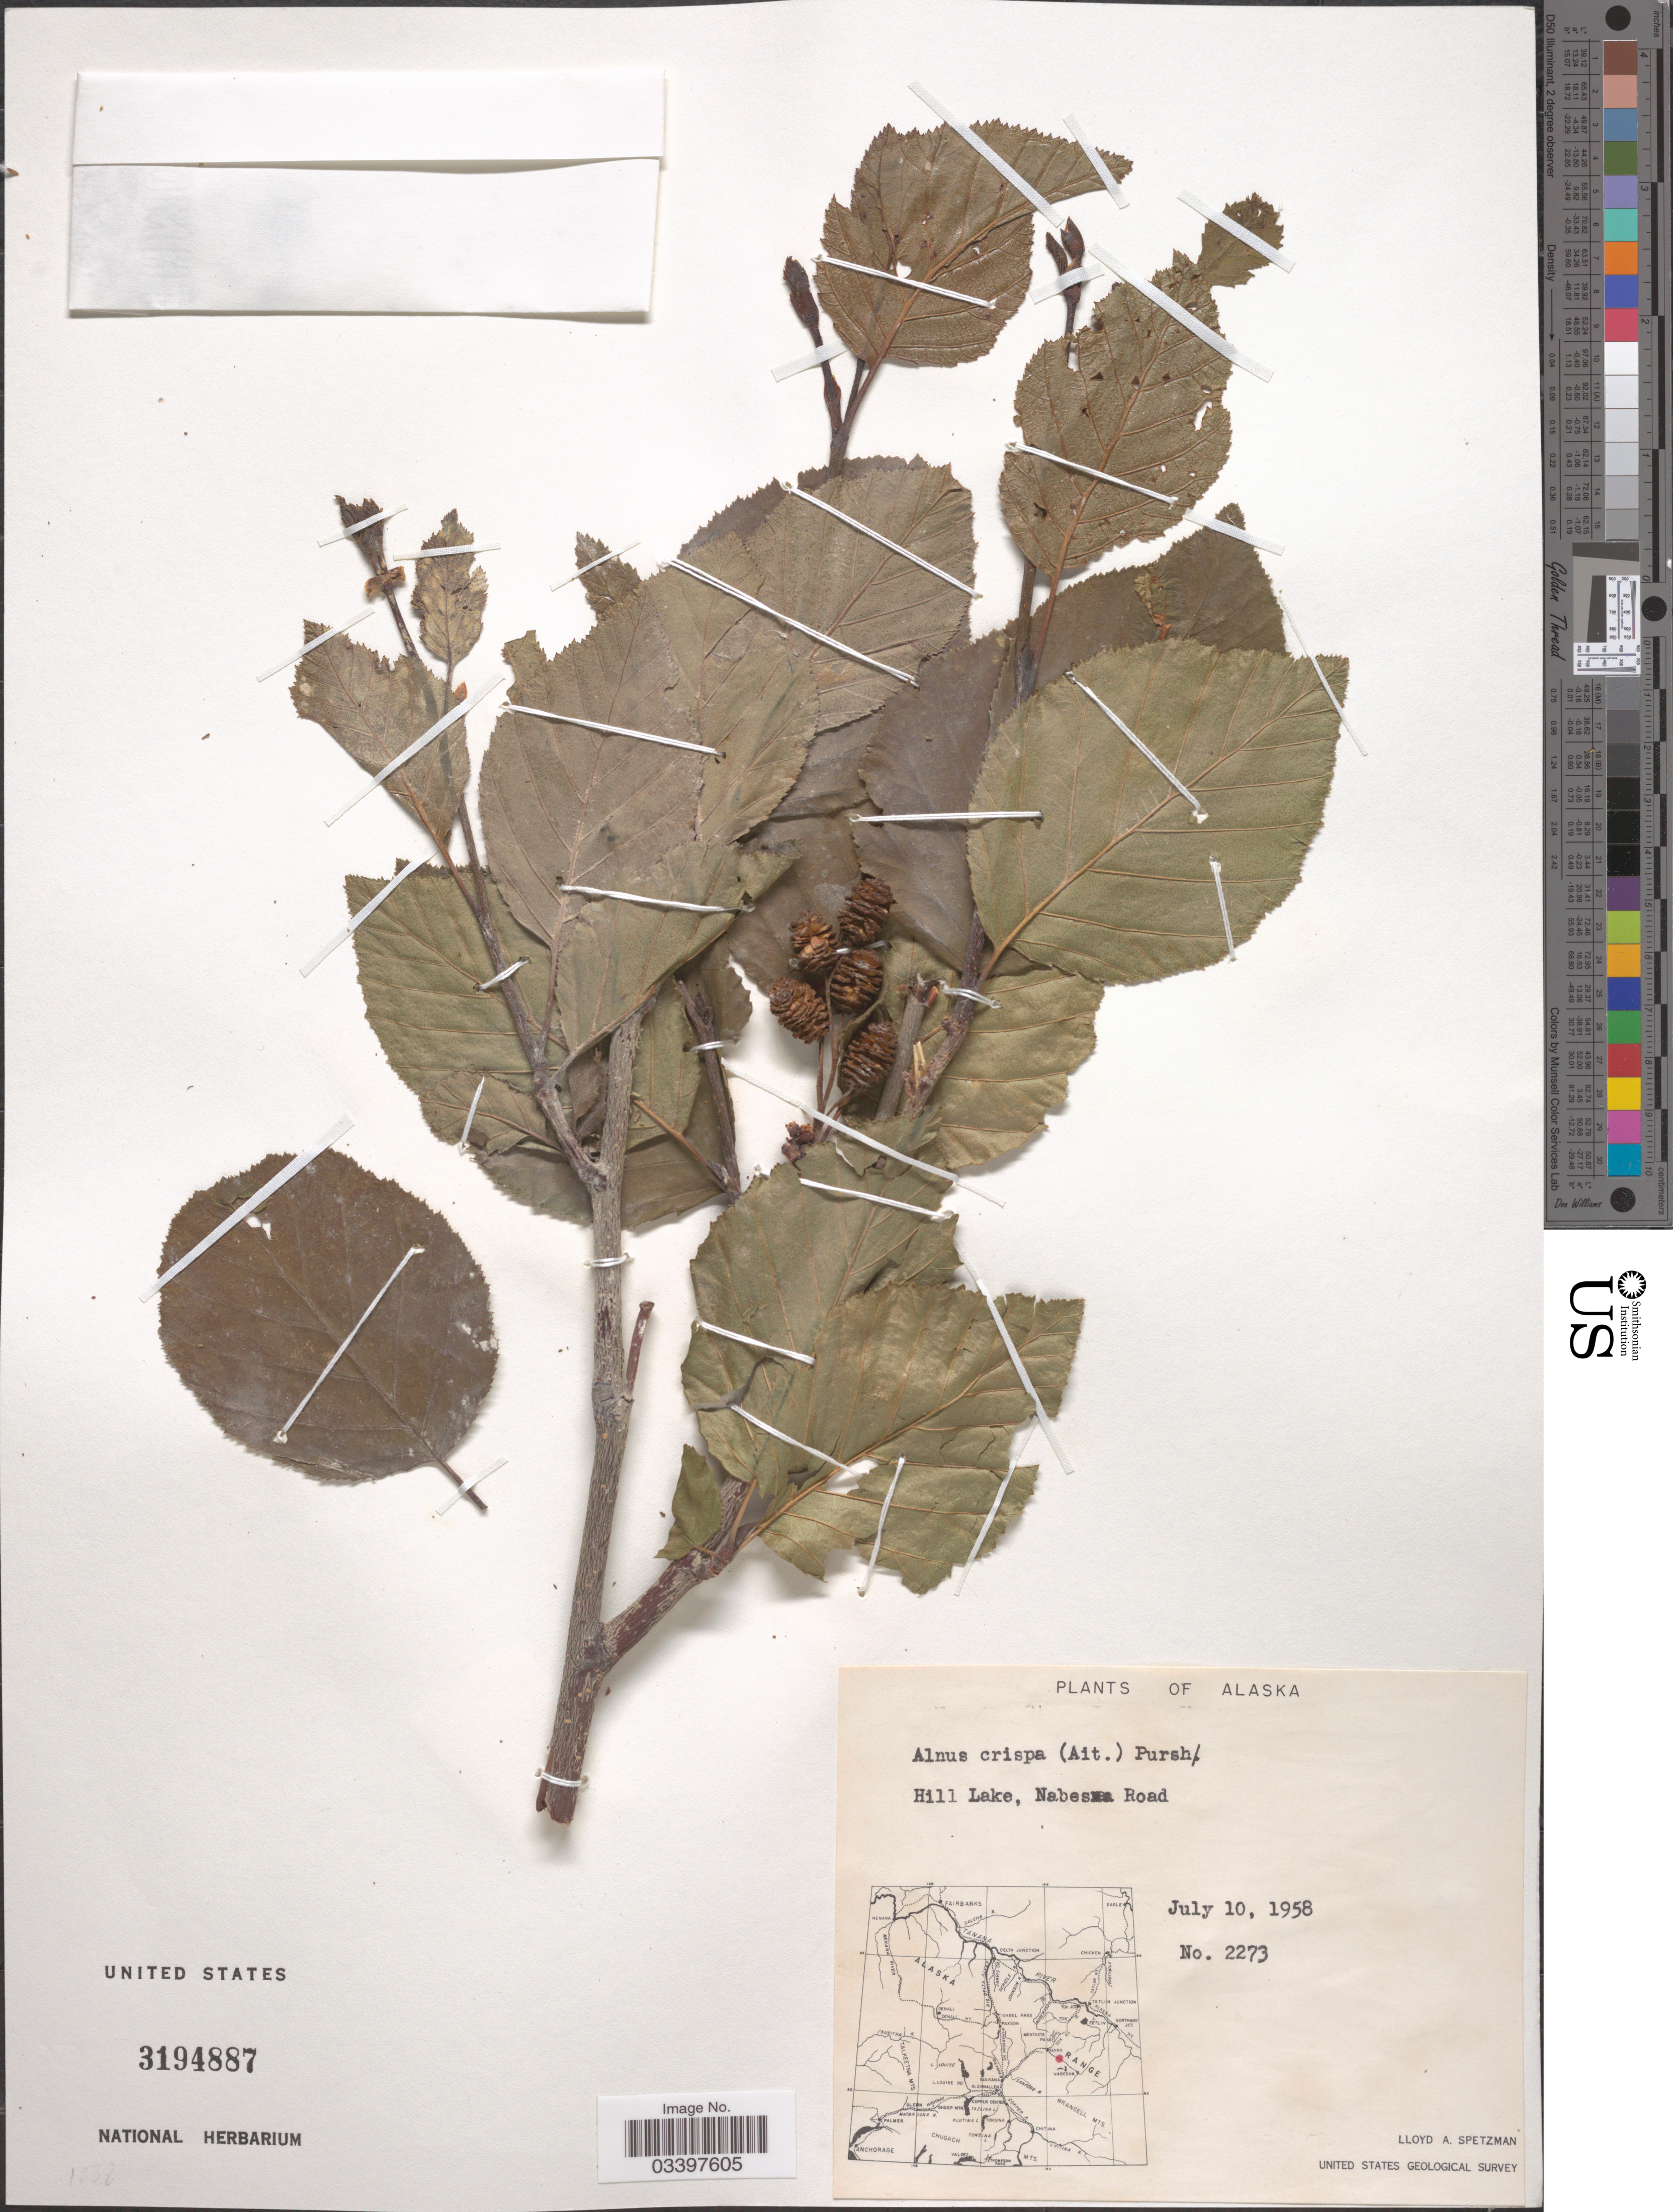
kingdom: Plantae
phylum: Tracheophyta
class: Magnoliopsida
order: Fagales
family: Betulaceae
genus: Alnus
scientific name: Alnus alnobetula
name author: (Ehrh.) K. Koch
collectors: L. Spetzman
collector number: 2273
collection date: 1958-07-10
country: United States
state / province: Alaska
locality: Hill Lake, Nabesna Road.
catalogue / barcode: US 3194887